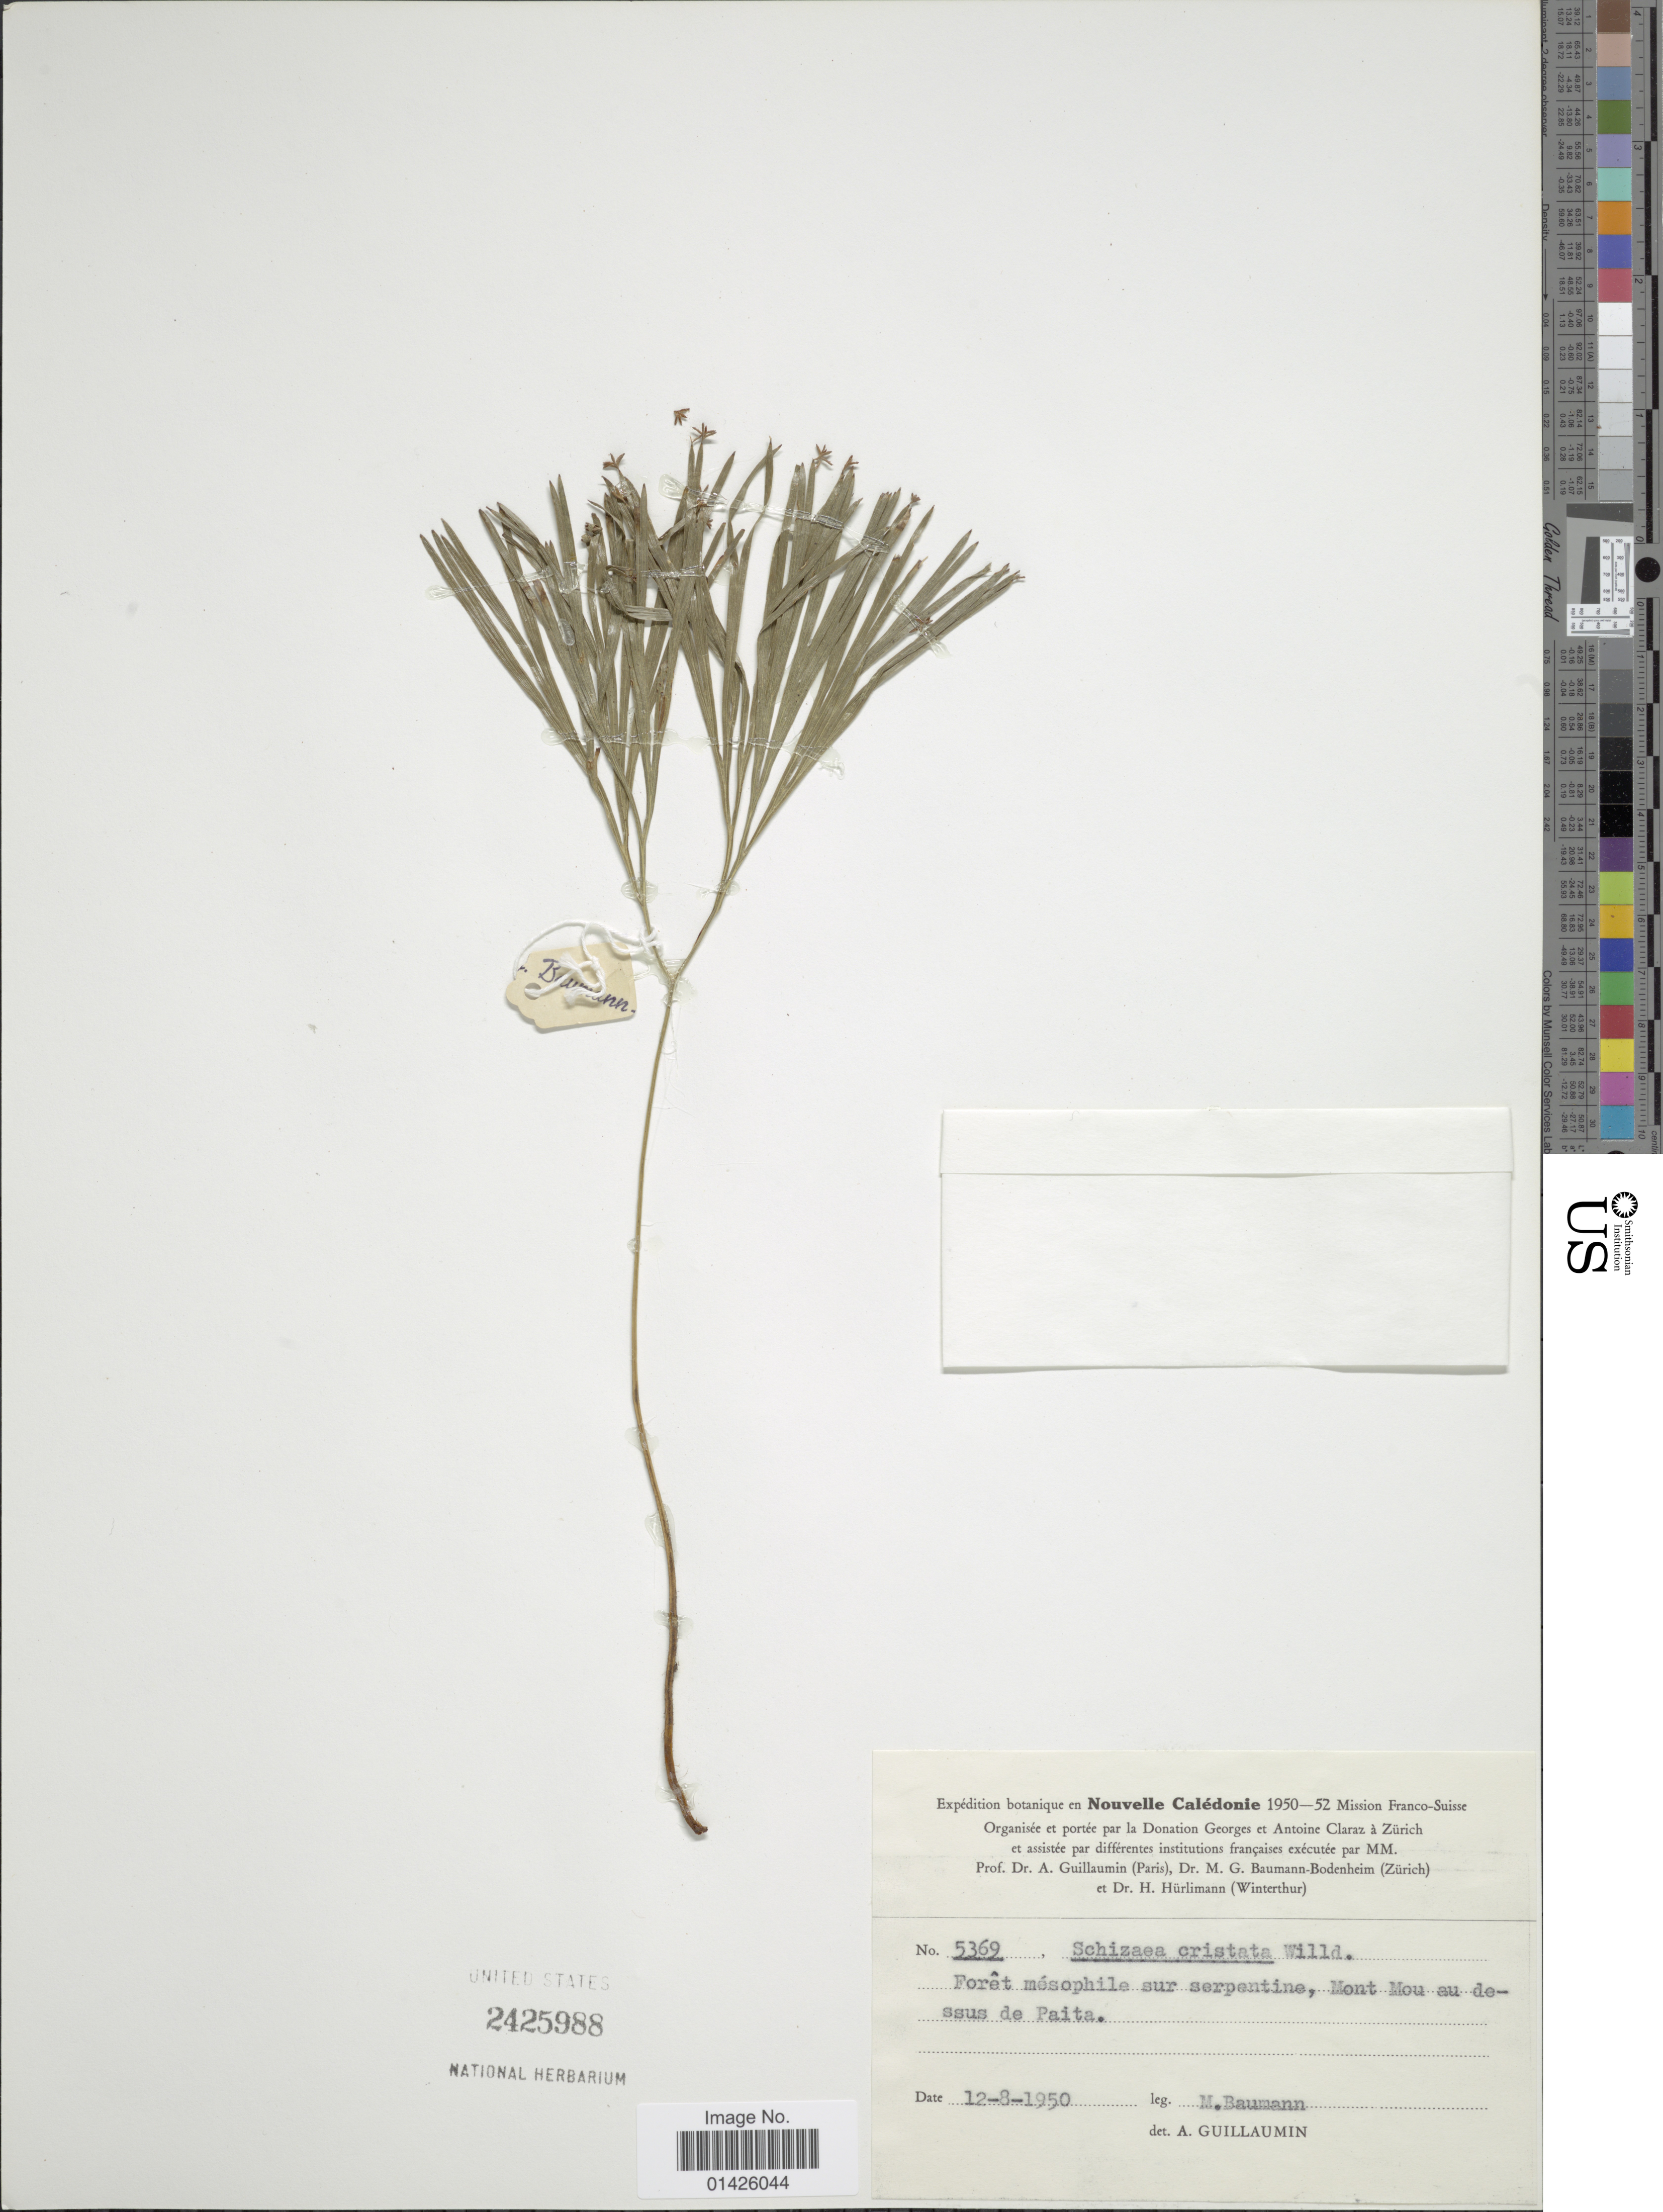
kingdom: Plantae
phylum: Tracheophyta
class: Polypodiopsida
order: Schizaeales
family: Schizaeaceae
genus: Schizaea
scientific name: Schizaea dichotoma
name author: (L.) J. Sm.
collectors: M. Baumann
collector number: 5369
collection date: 1950-08-12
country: New Caledonia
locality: Forêt mésophile sur serpentine, Mont Mou au dessus de Paita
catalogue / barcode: US 2425988